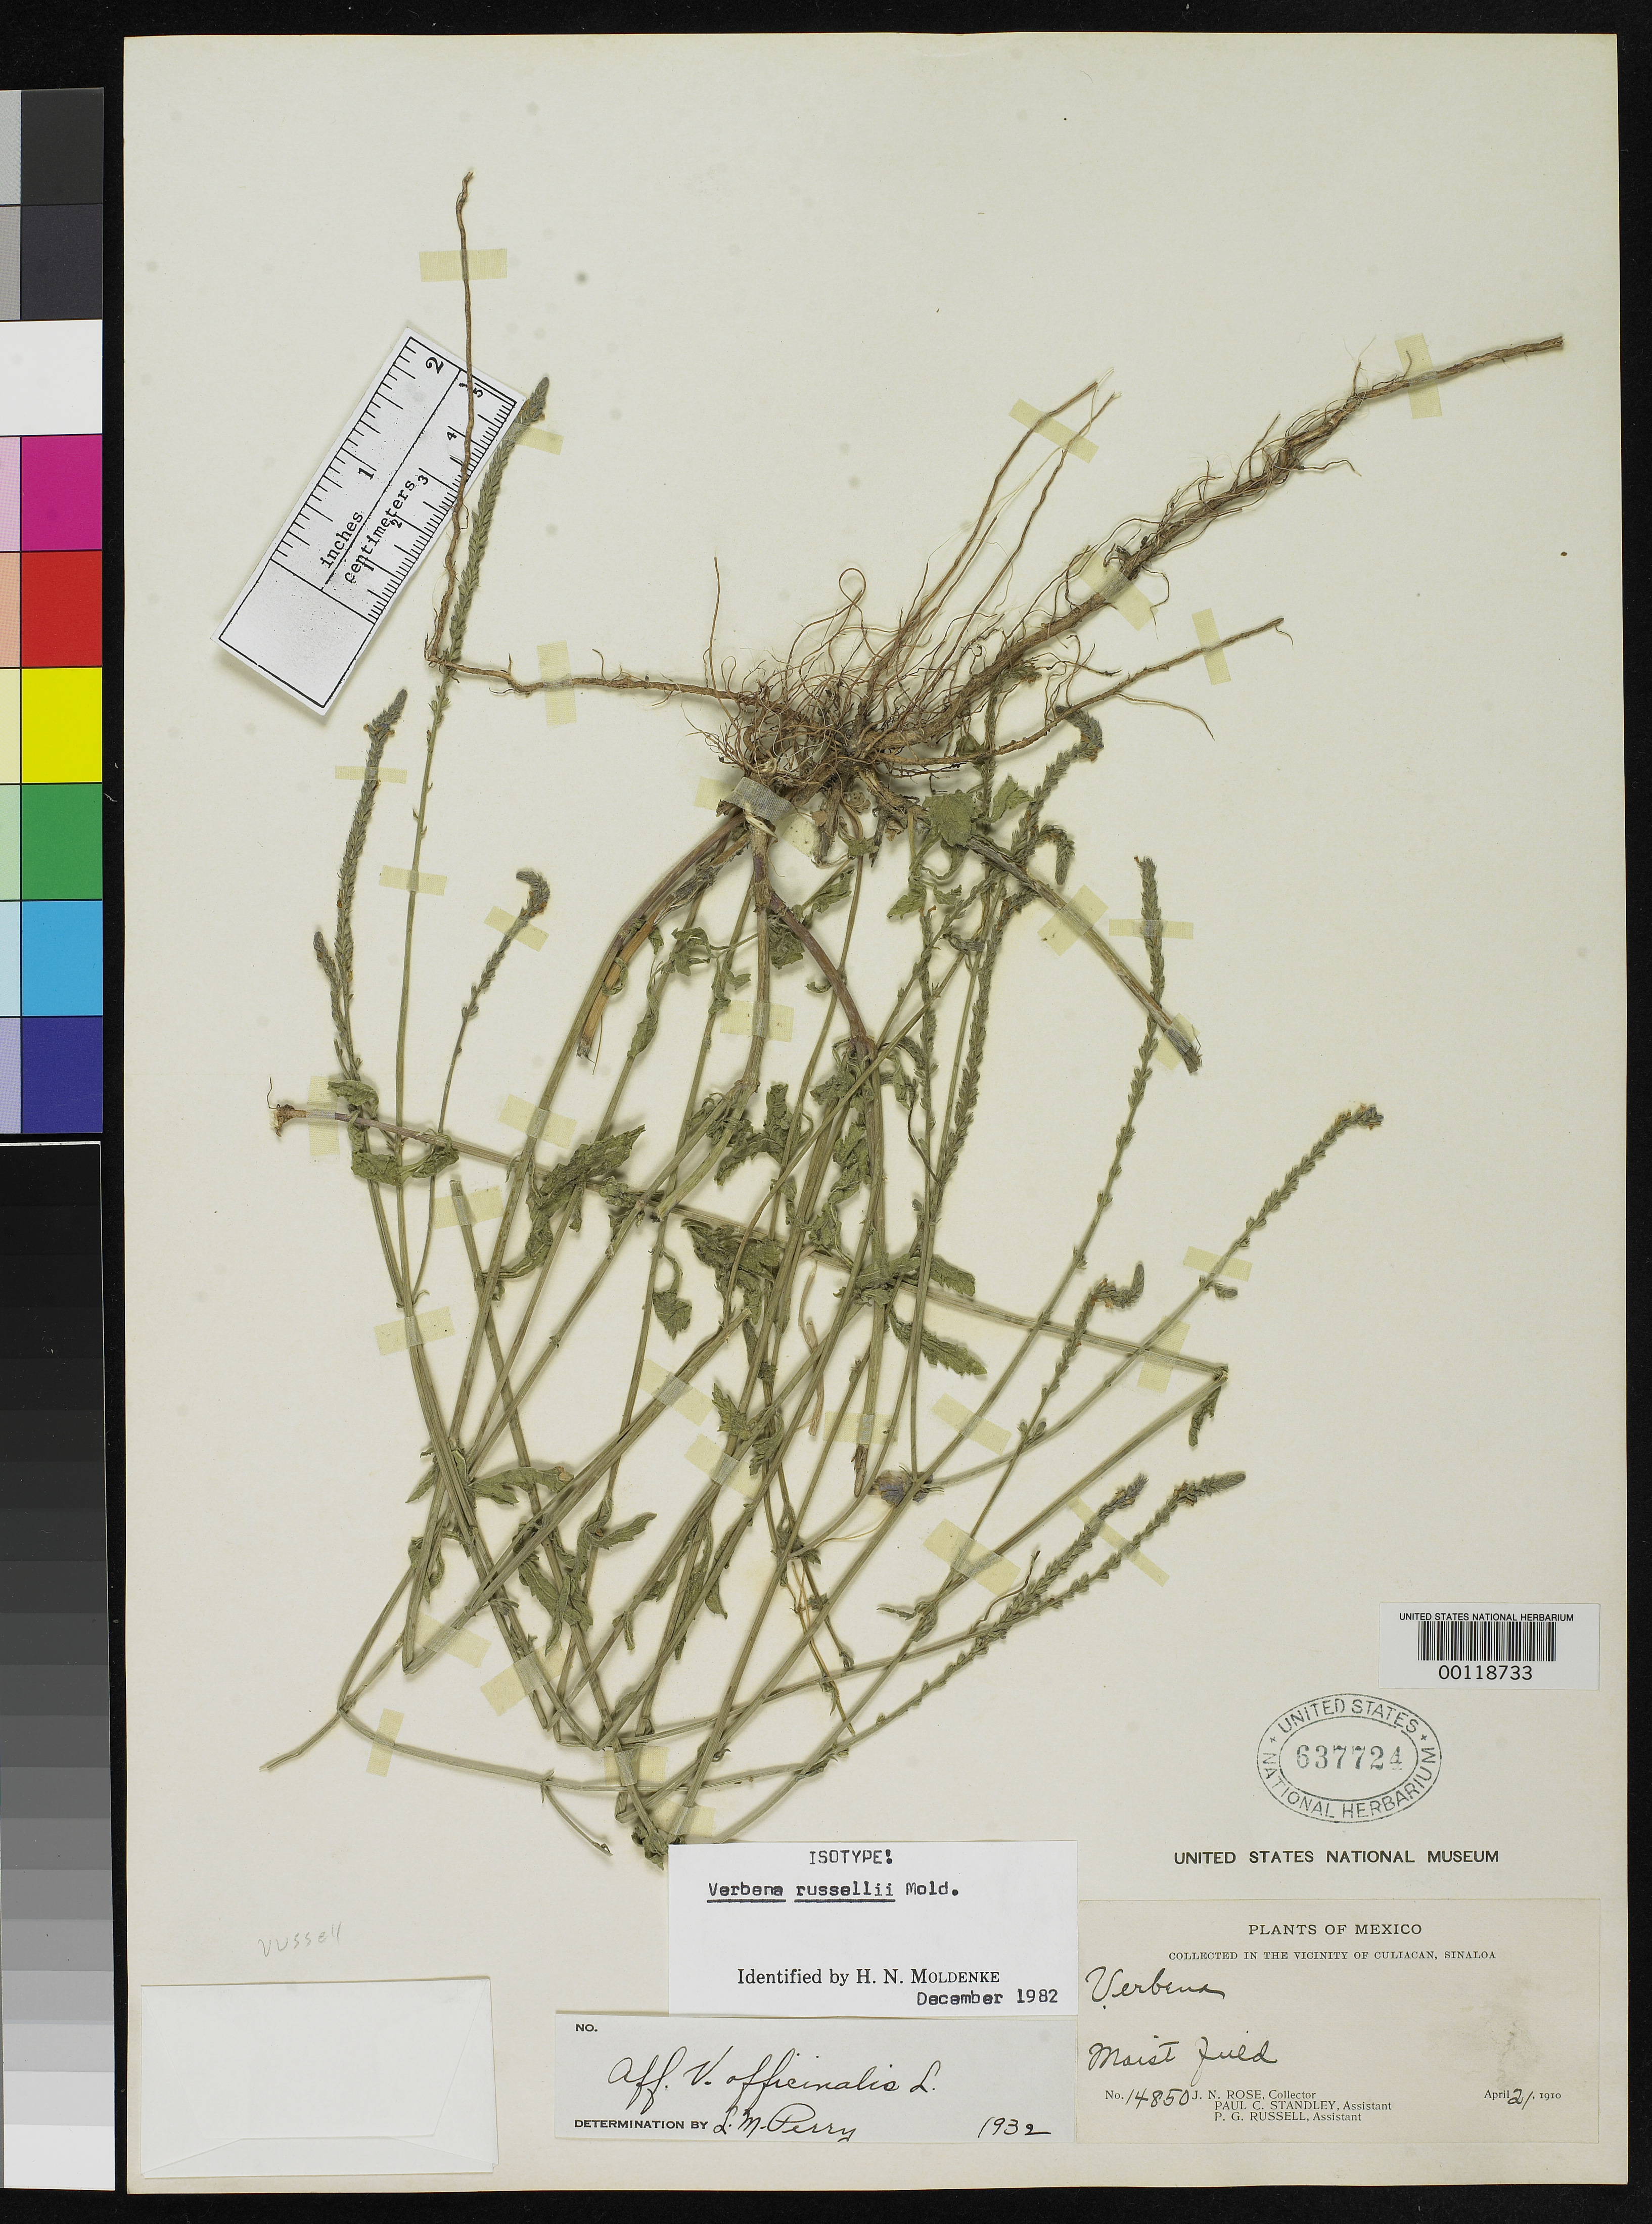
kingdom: Plantae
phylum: Tracheophyta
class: Magnoliopsida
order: Lamiales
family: Verbenaceae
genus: Verbena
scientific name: Verbena russellii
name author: Moldenke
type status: Isotype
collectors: J. N. Rose, P. C. Standley & P. G. Russell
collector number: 14850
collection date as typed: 21 Apr 1910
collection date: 1910-04-21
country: Mexico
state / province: Sinaloa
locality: Vicinity of Culican.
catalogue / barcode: US 637724